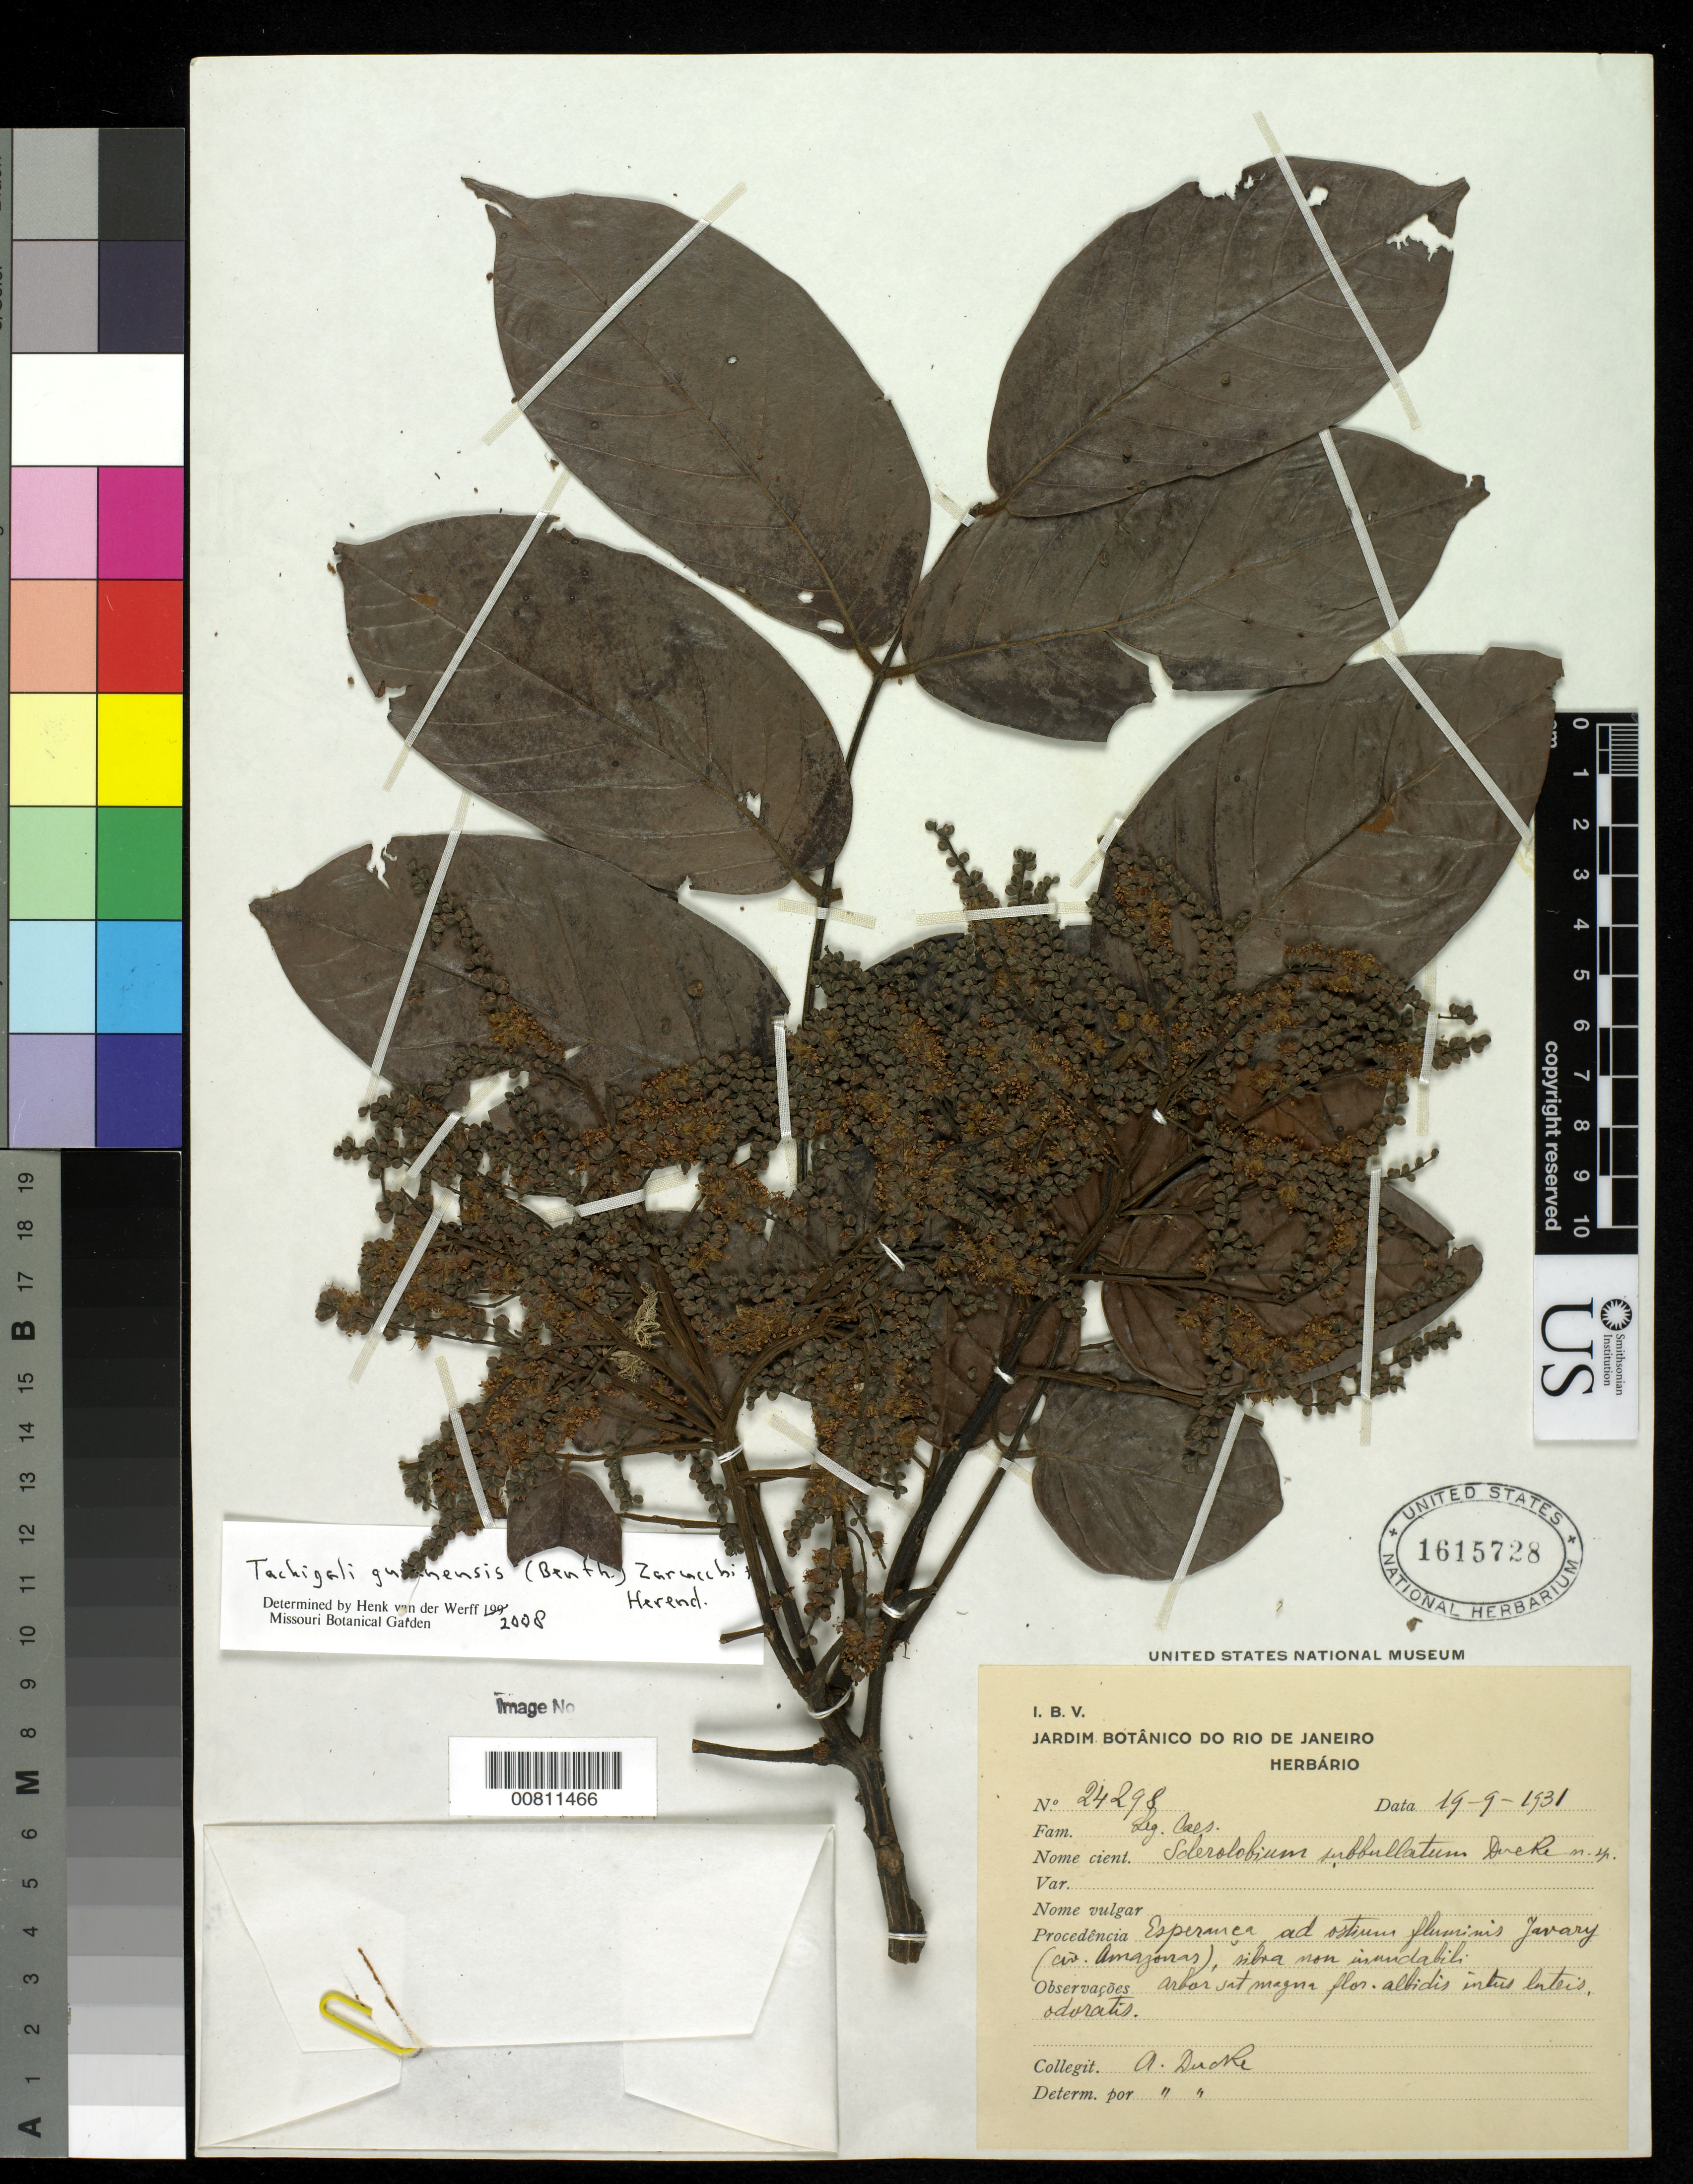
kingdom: Plantae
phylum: Tracheophyta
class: Magnoliopsida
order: Fabales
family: Fabaceae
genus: Sclerolobium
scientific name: Sclerolobium subbullatum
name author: Ducke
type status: Isotype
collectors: A. Ducke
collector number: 24298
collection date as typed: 19 Sep 1931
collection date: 1931-09-19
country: Brazil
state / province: Amazonas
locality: Javary.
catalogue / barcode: US 1615728